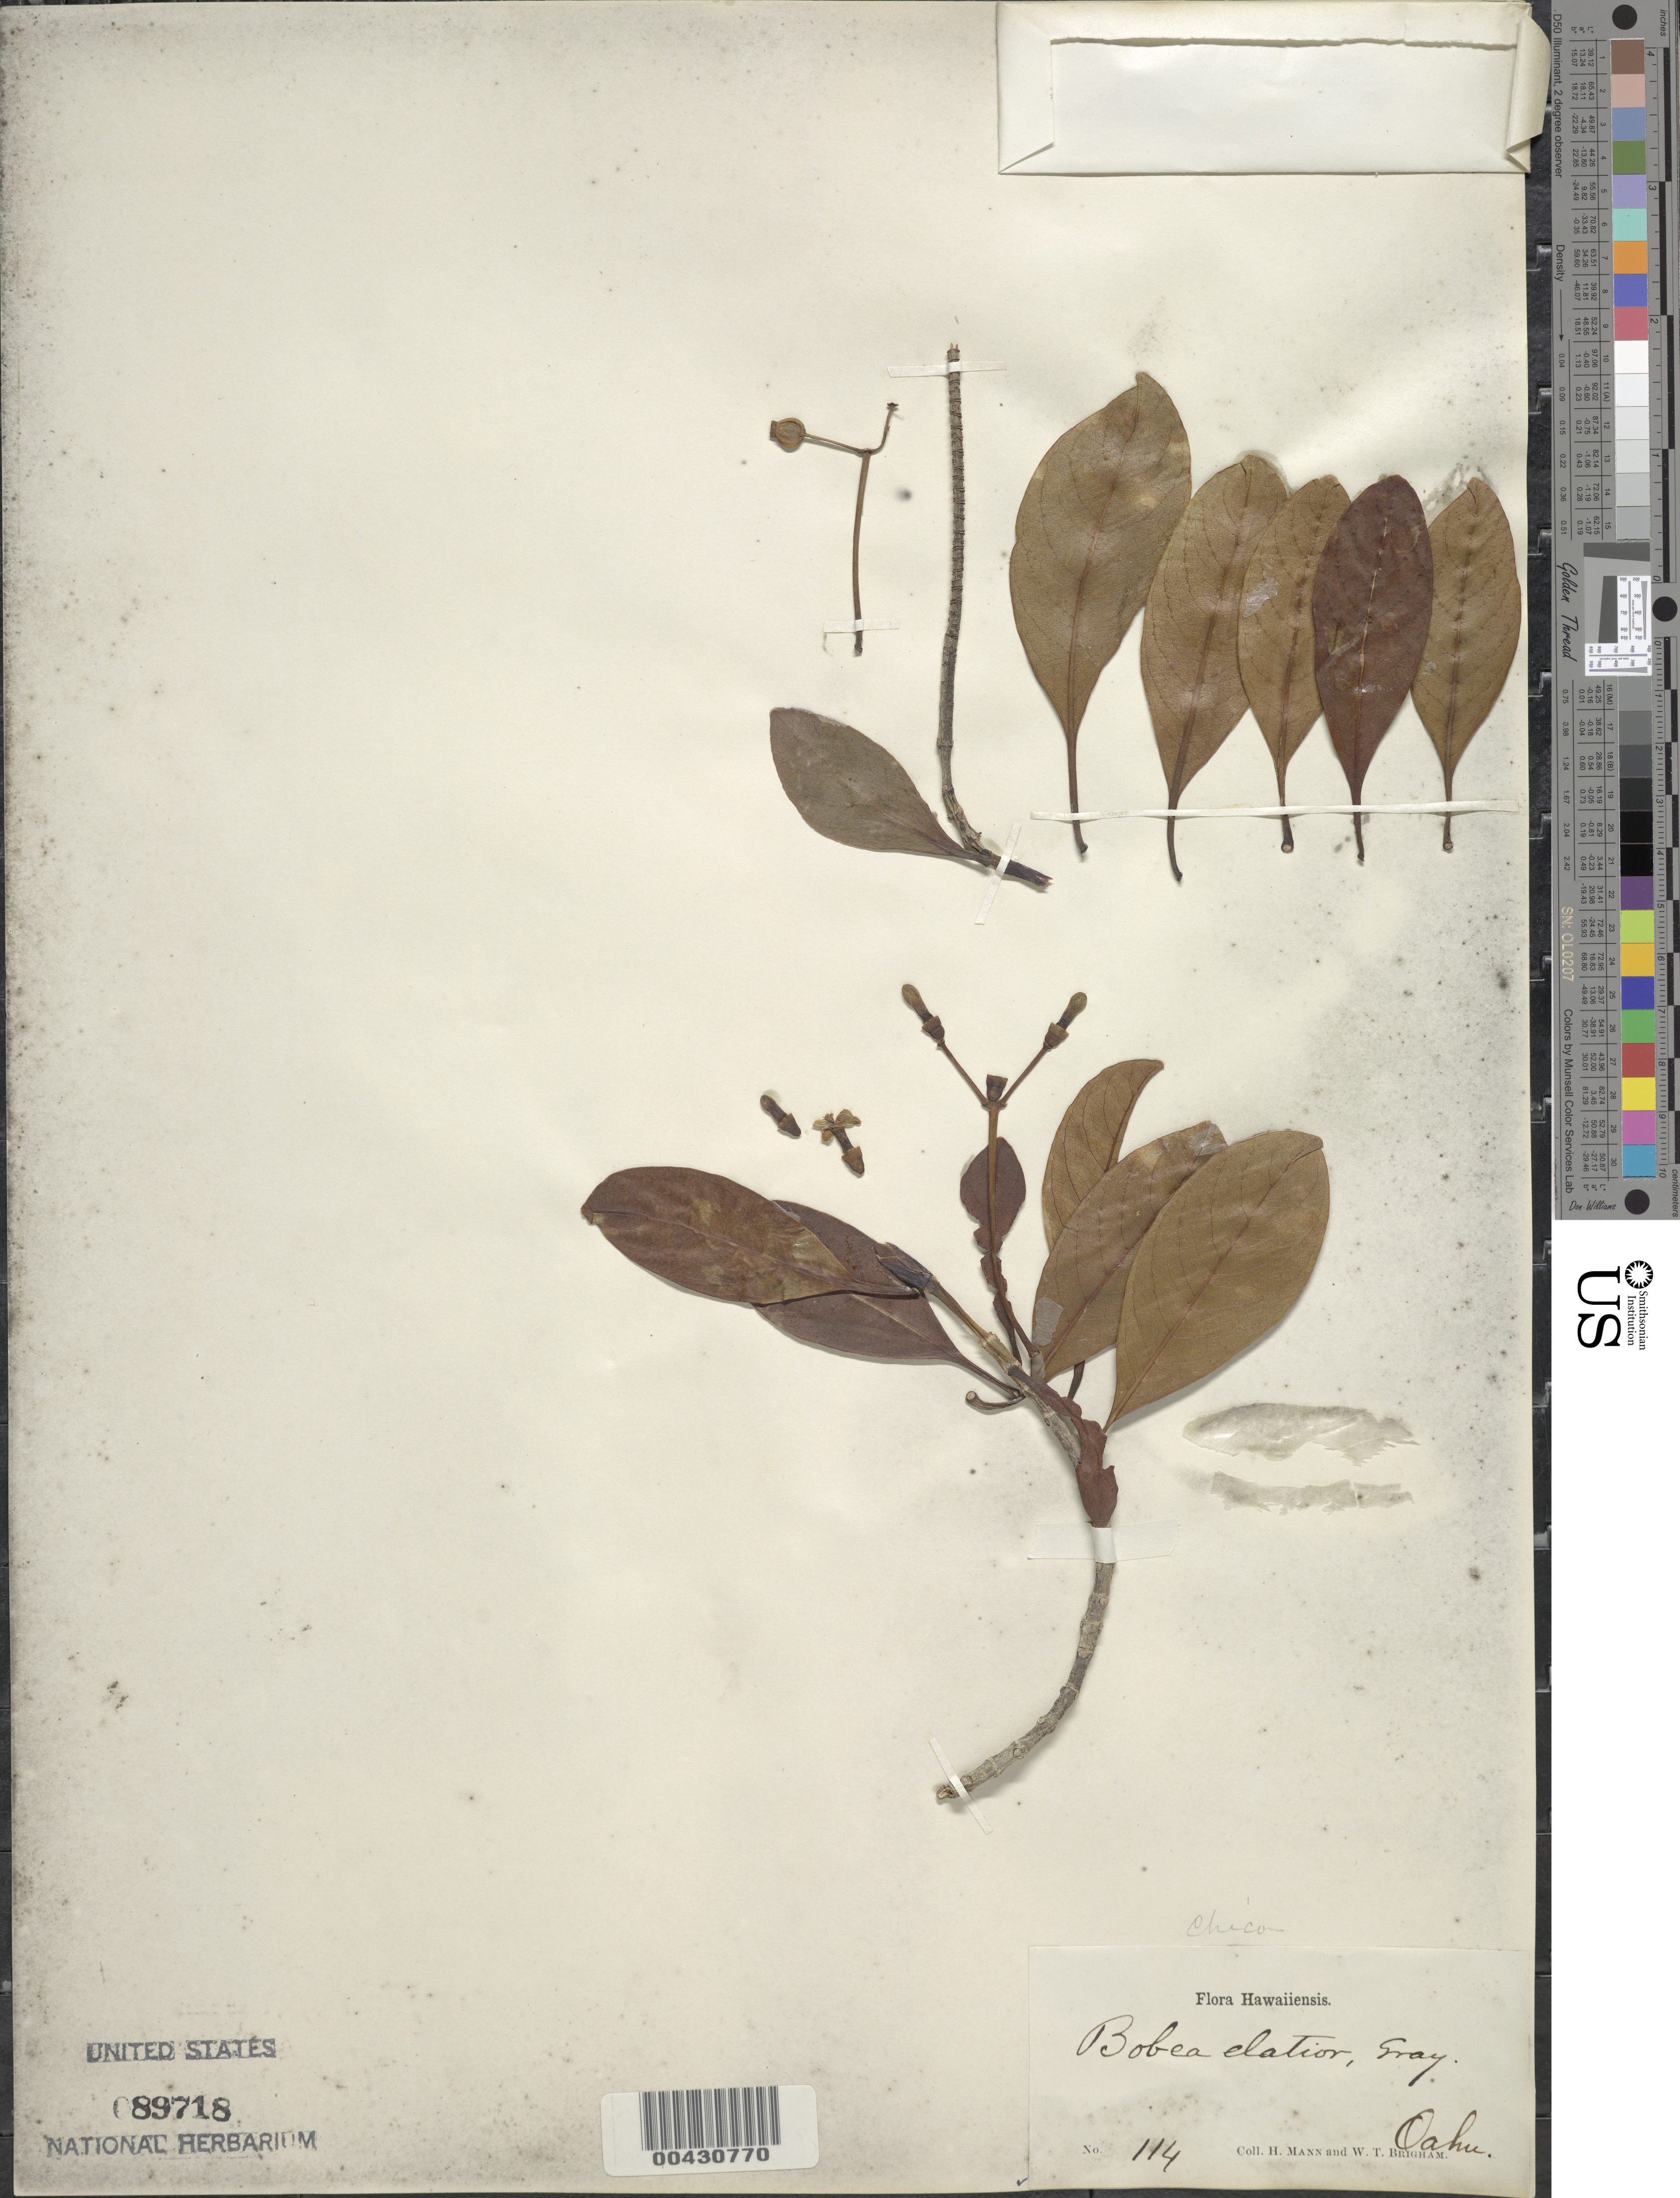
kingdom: Plantae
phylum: Tracheophyta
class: Magnoliopsida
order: Gentianales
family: Rubiaceae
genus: Bobea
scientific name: Bobea elatior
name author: Gaudich.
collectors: H. Mann & W. T. Brigham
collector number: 114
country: United States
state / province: Hawaii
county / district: Honolulu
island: Oahu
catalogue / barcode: US 89718